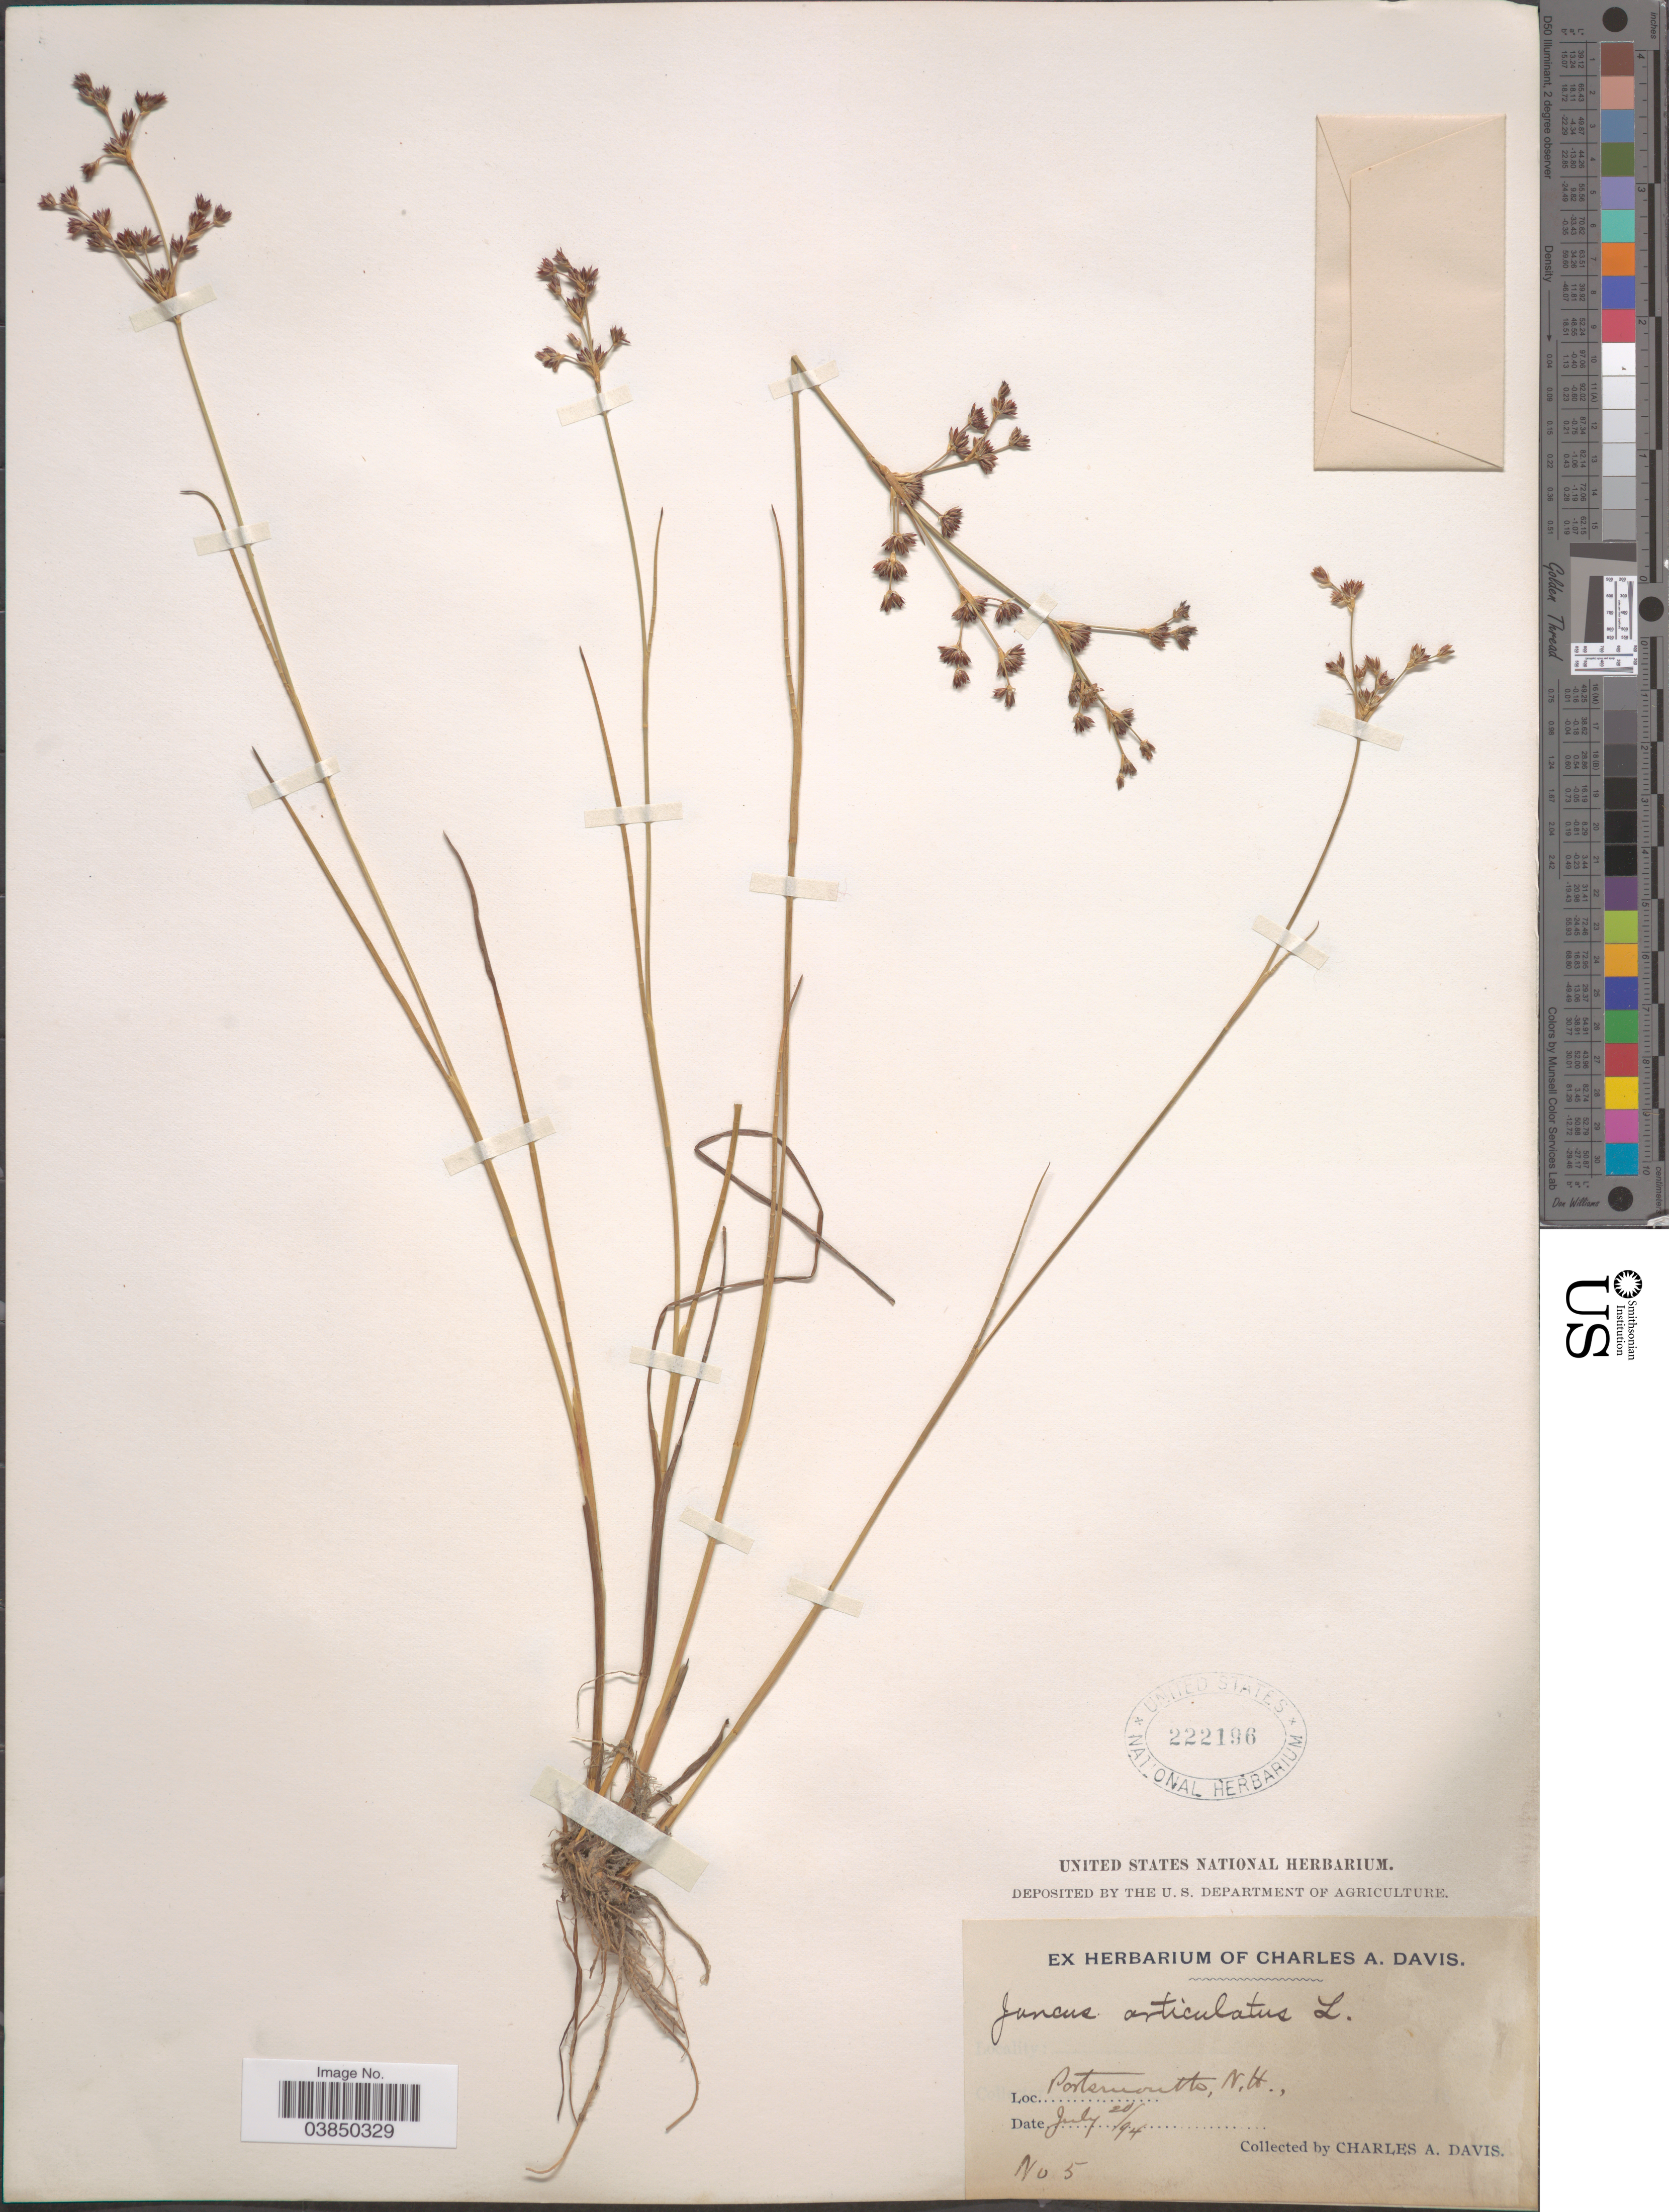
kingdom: Plantae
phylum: Tracheophyta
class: Liliopsida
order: Poales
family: Juncaceae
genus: Juncus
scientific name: Juncus articulatus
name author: L.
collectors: C. Davis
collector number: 5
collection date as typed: Transcribed d/m/y: 20/7/94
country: United States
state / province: New Hampshire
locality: Portsmouth.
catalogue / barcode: US 222196